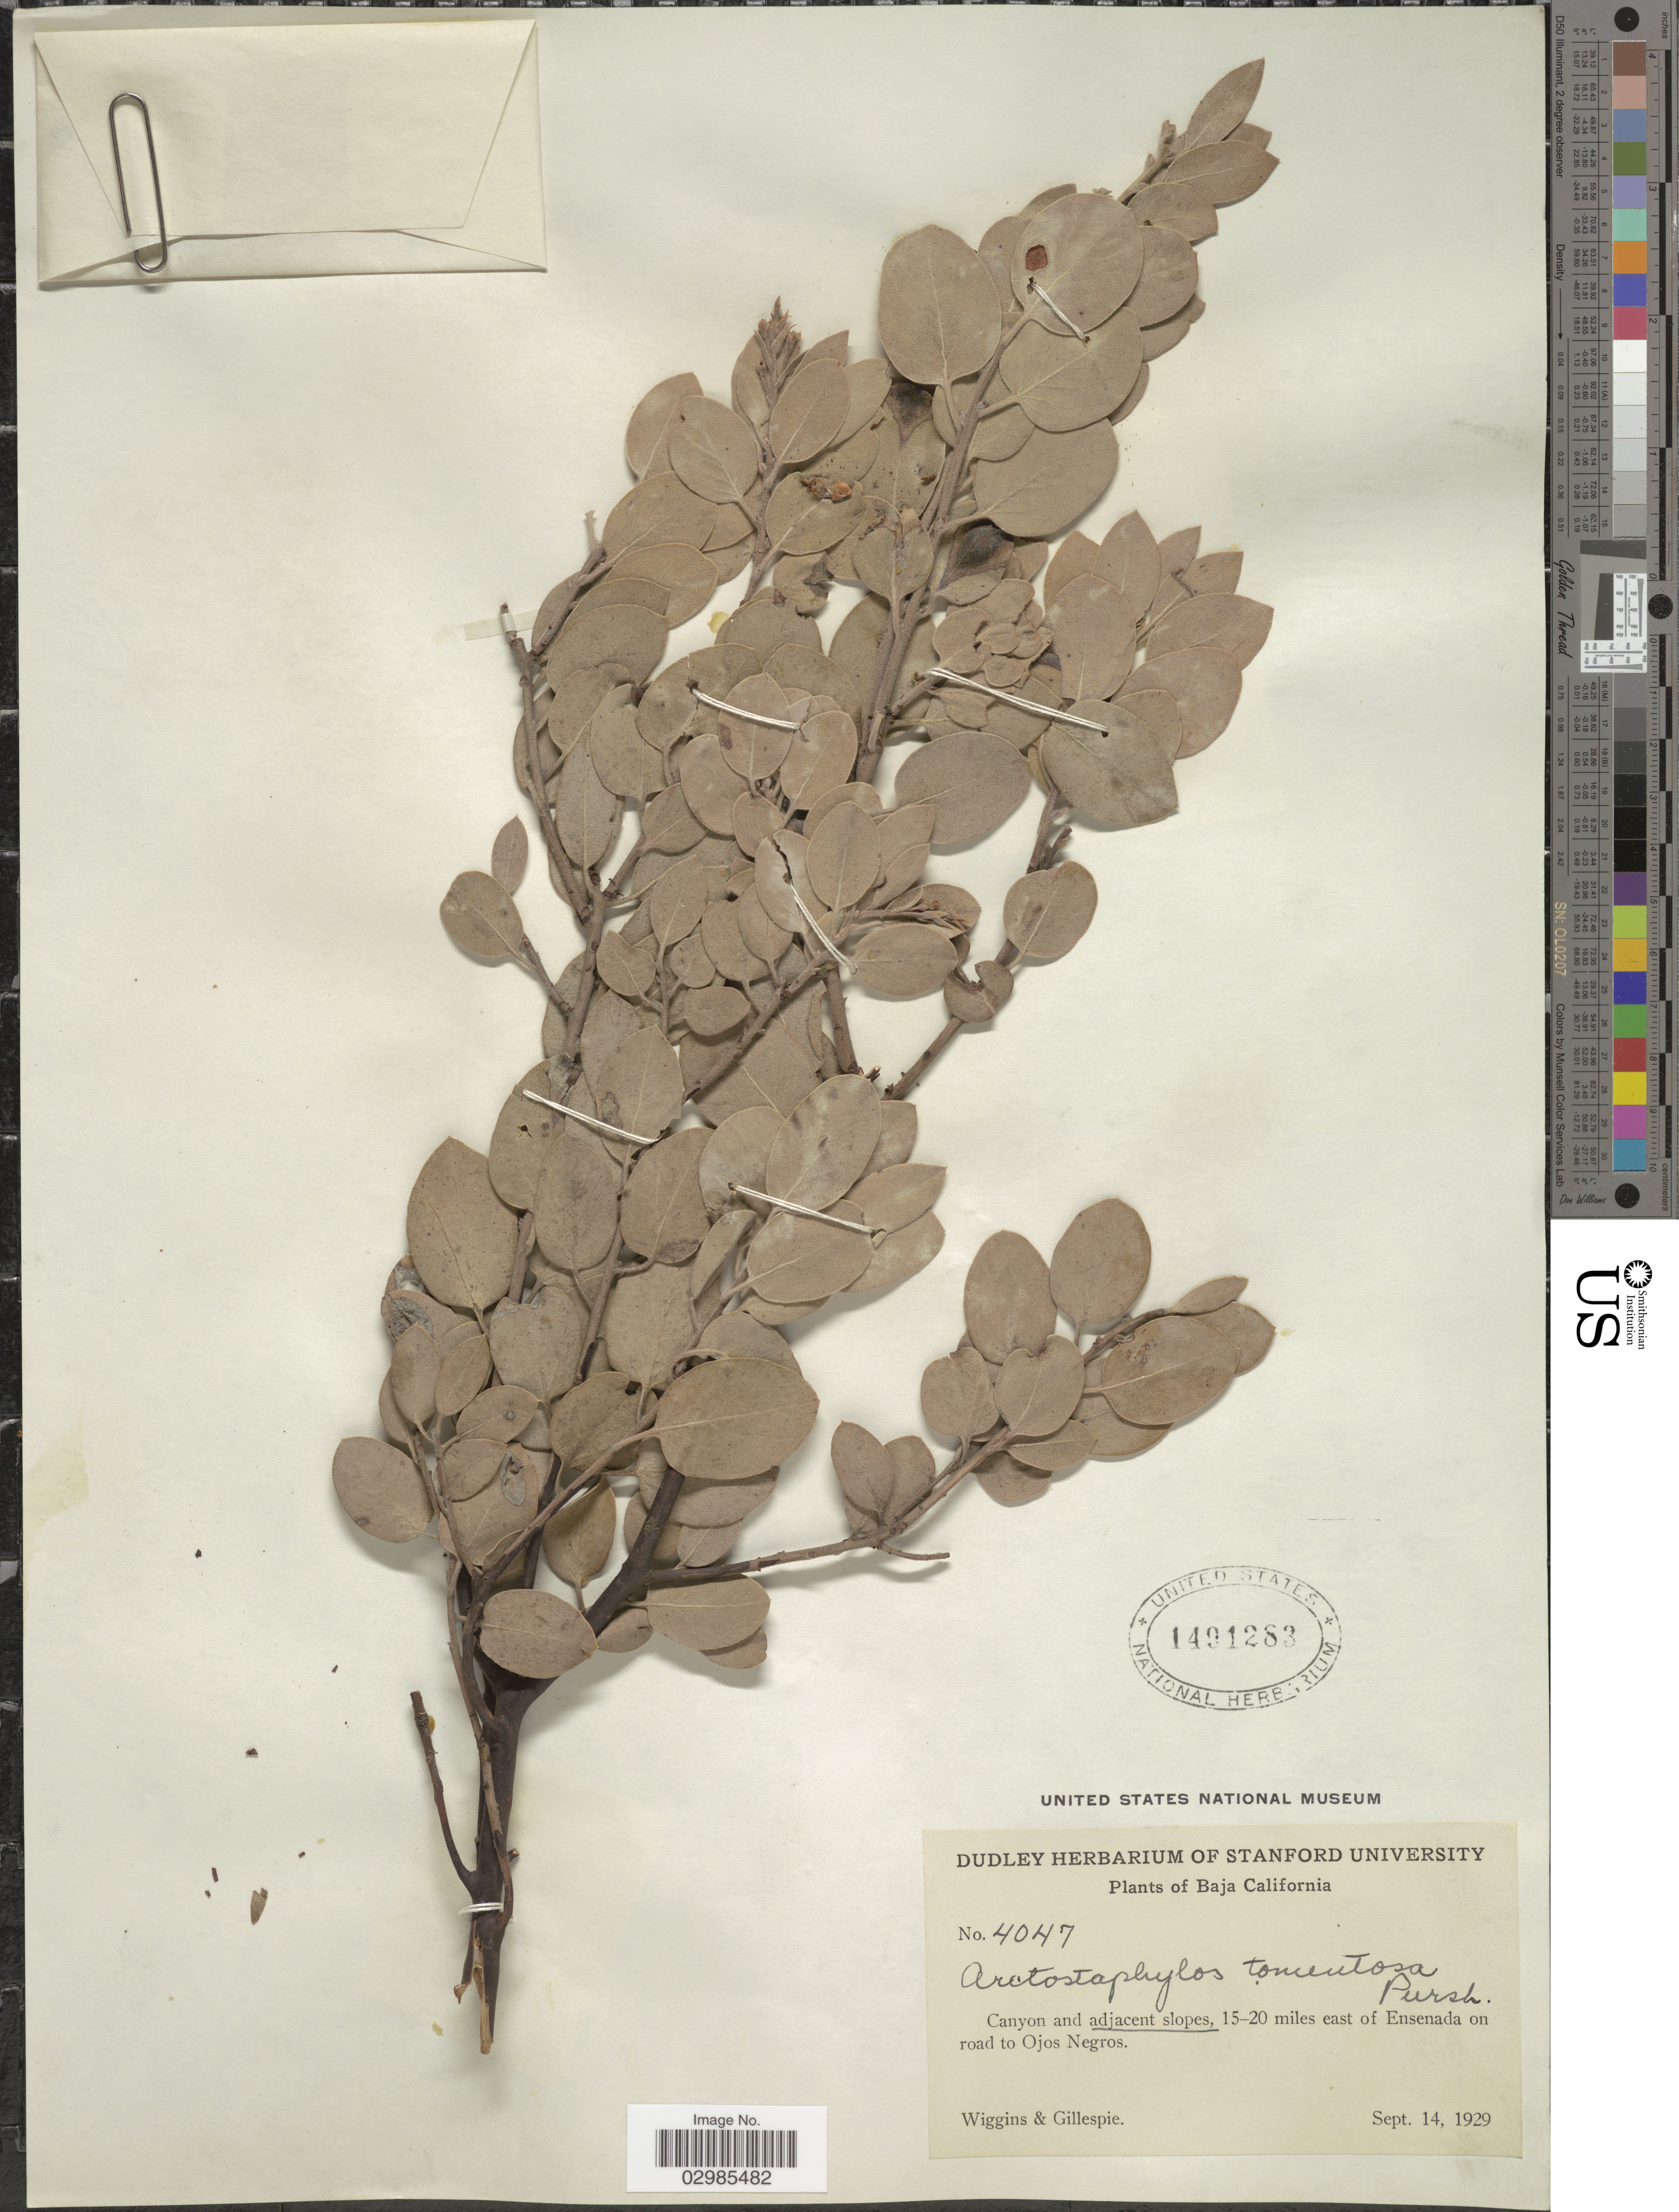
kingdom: Plantae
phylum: Tracheophyta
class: Magnoliopsida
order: Ericales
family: Ericaceae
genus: Arctostaphylos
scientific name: Arctostaphylos cratericola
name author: (Donn. Sm.) Donn. Sm.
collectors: -- Wiggins & -- Gillespie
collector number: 4047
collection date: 1929-09-14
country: Mexico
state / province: Baja California Norte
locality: Baja California, Canyon and adjacent slopes, 15-20 miles east of Ensenada on road to Ojos Negros.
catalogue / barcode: US 1491283